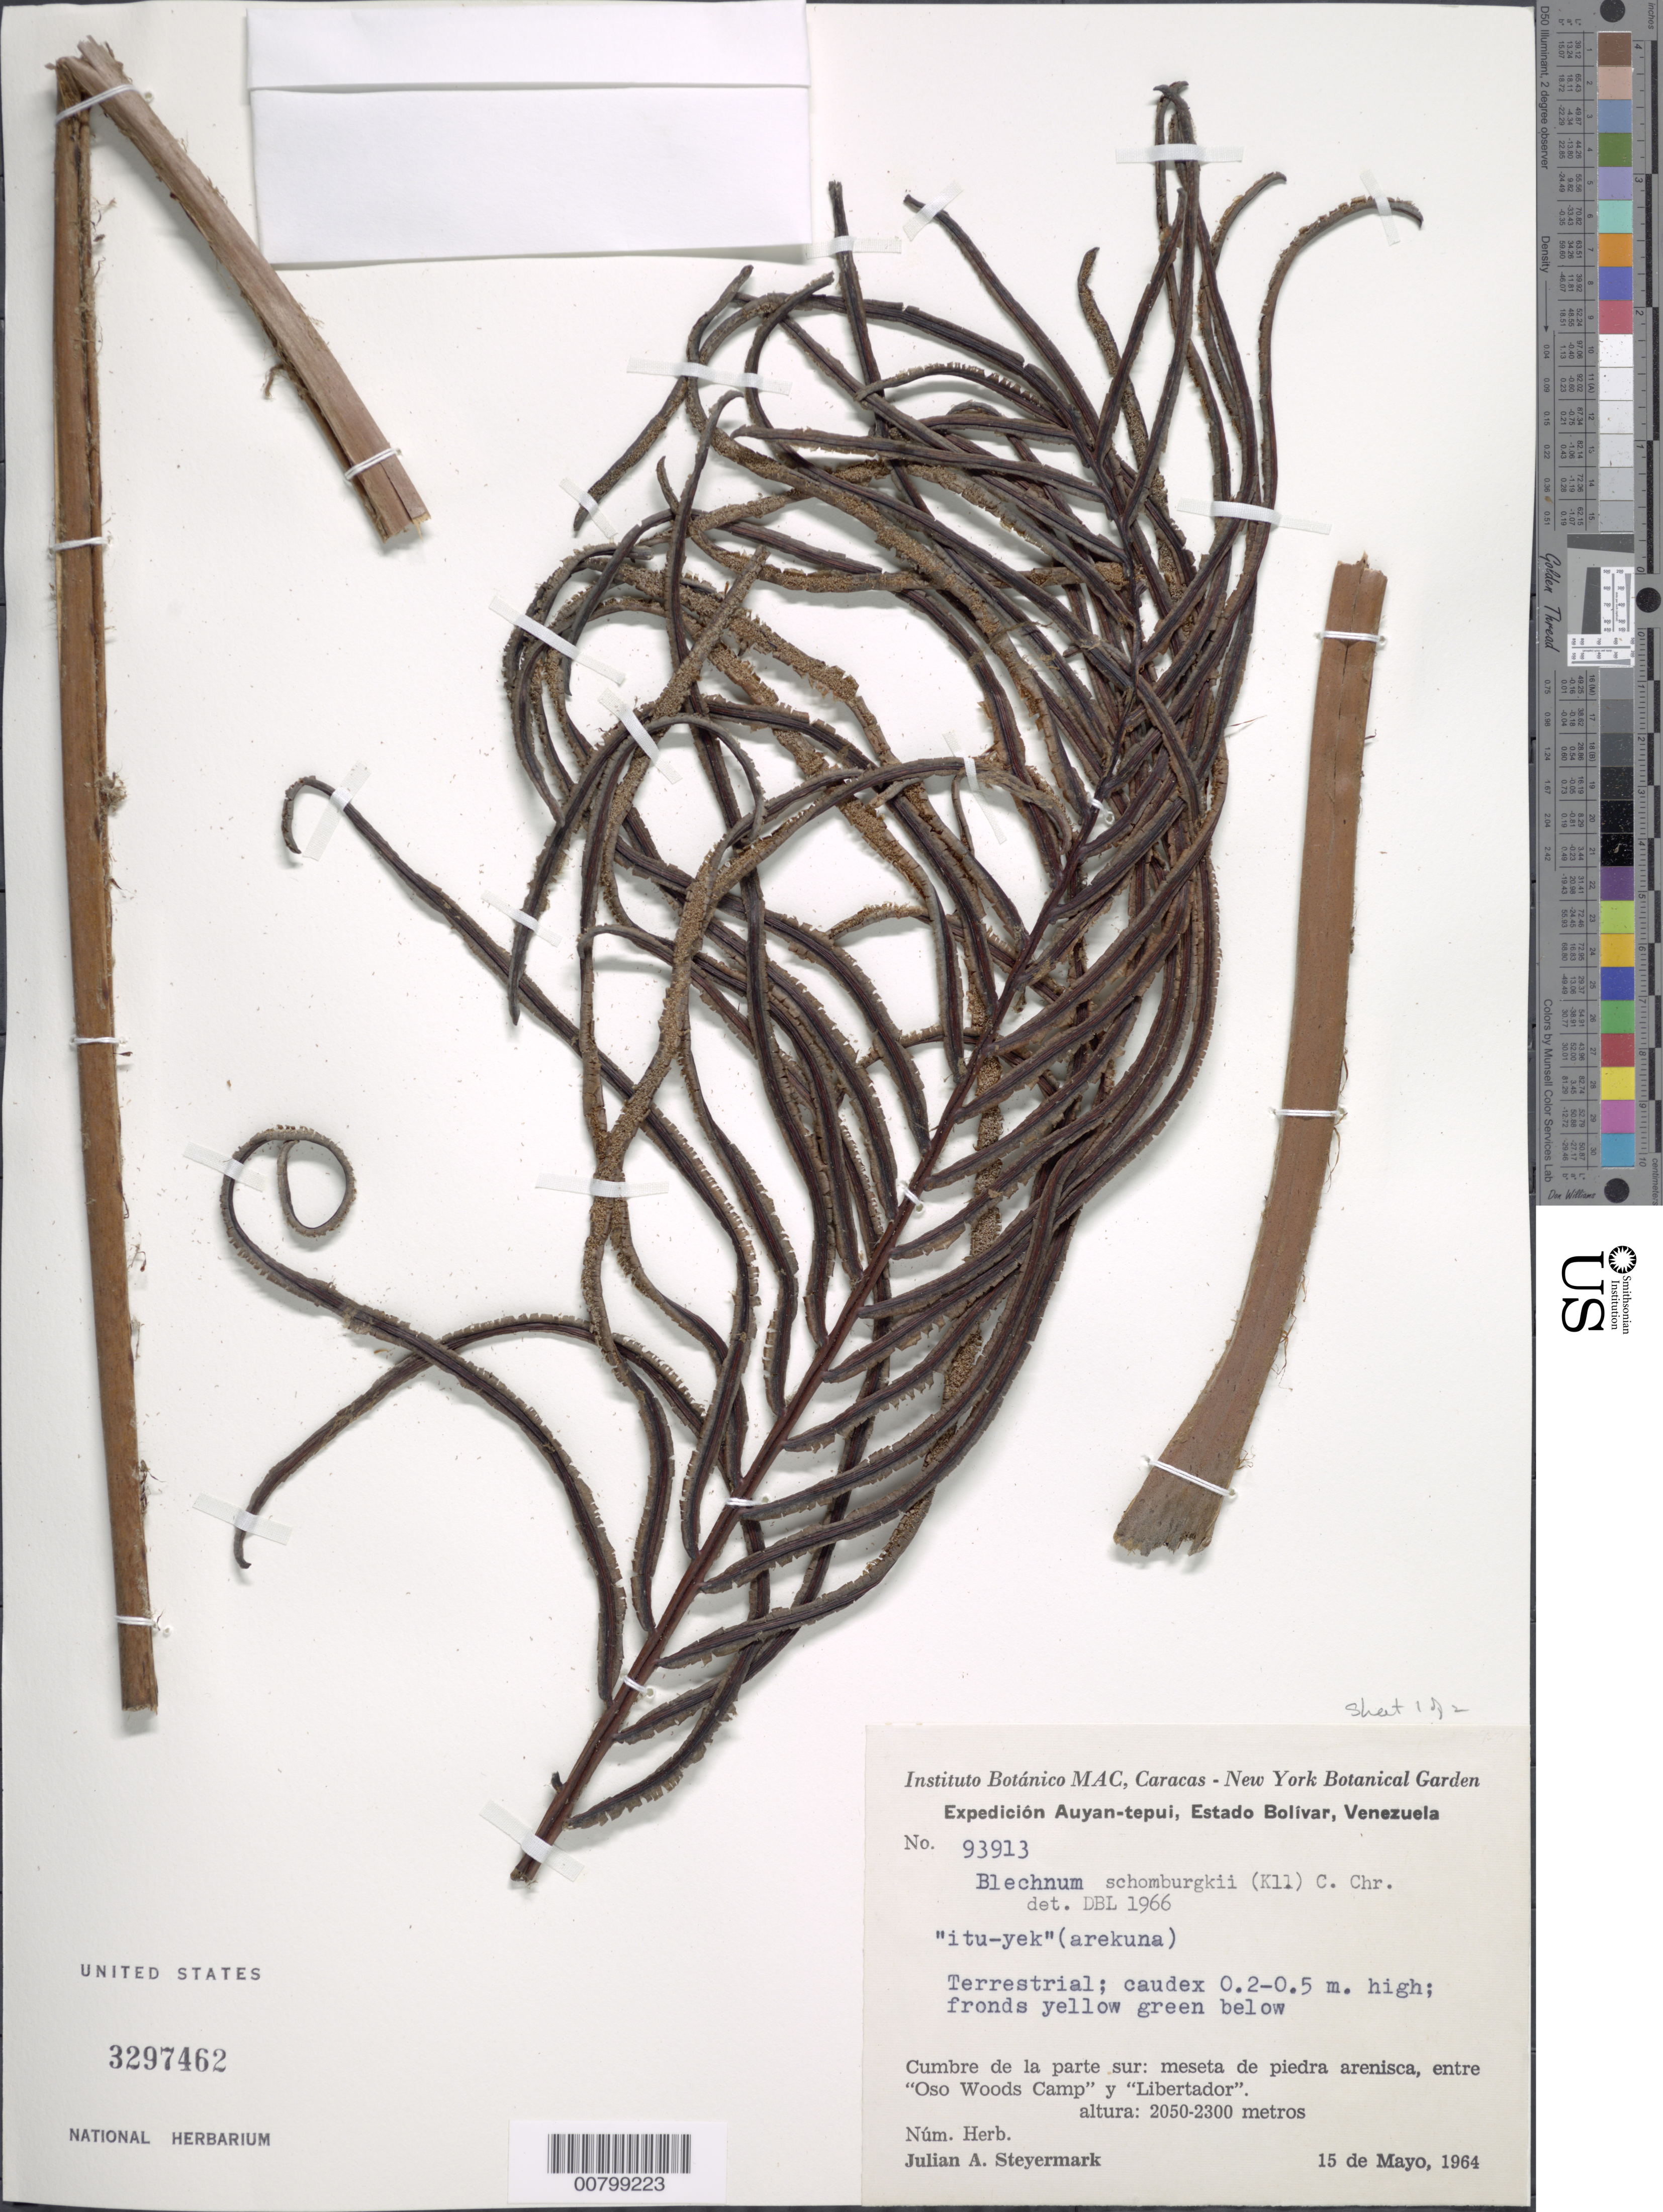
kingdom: Plantae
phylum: Tracheophyta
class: Polypodiopsida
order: Polypodiales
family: Blechnaceae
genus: Blechnum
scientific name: Blechnum schomburgkii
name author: (Klotzsch) C. Chr.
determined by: Lellinger, David B., (BOT), Smithsonian Institution - National Museum of Natural History (UNITED STATES)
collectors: J. Steyermark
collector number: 93913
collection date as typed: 15-May-64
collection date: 1964-05-15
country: Venezuela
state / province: Bolívar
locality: Auyan-tepuí, entre Oso Woods Camp y Libertador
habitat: Cumbre de la parte sur, meseta de piedra arenisca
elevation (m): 2050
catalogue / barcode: US 3297462